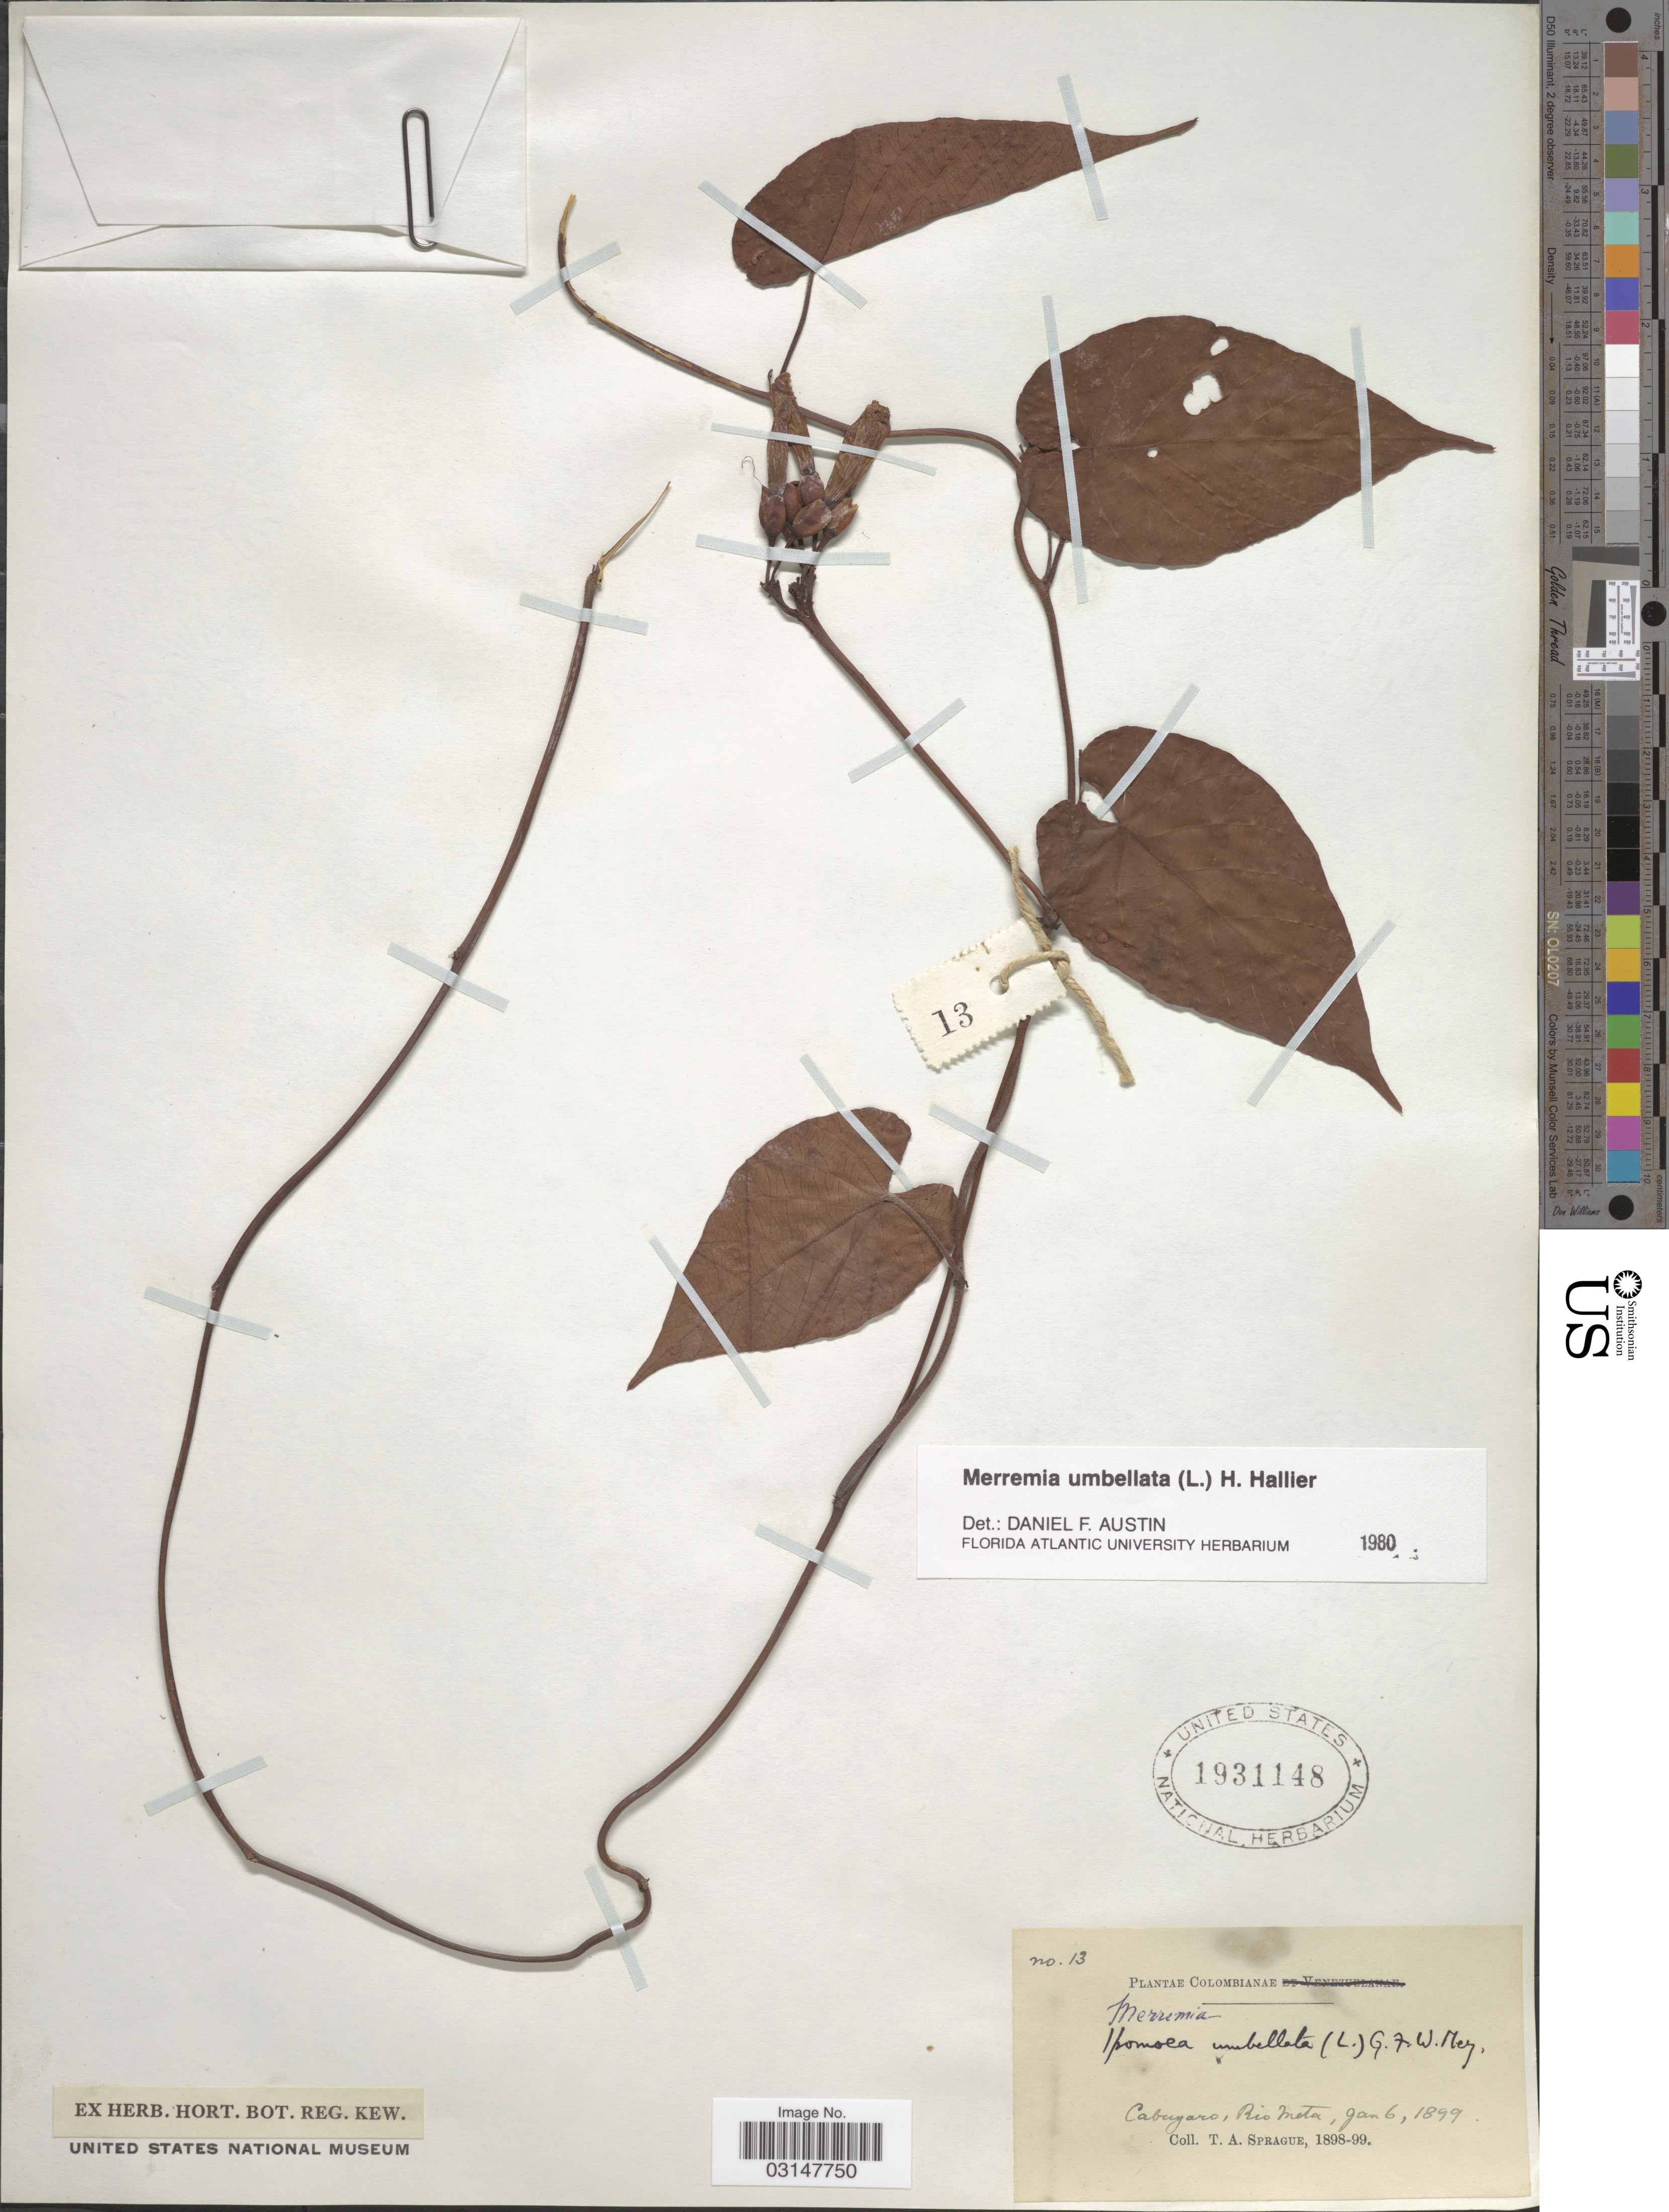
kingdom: Plantae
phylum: Tracheophyta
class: Magnoliopsida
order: Solanales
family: Convolvulaceae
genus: Camonea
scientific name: Camonea umbellata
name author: (L.) A. R. Simões & Staples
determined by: Strong, Mark T., (BOT), Smithsonian Institution - National Museum of Natural History (UNITED STATES)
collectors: T. A. Sprague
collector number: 13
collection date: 1899-01-06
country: Colombia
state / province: Meta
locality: Cabuyaro, Rio Meta.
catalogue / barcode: US 1931148